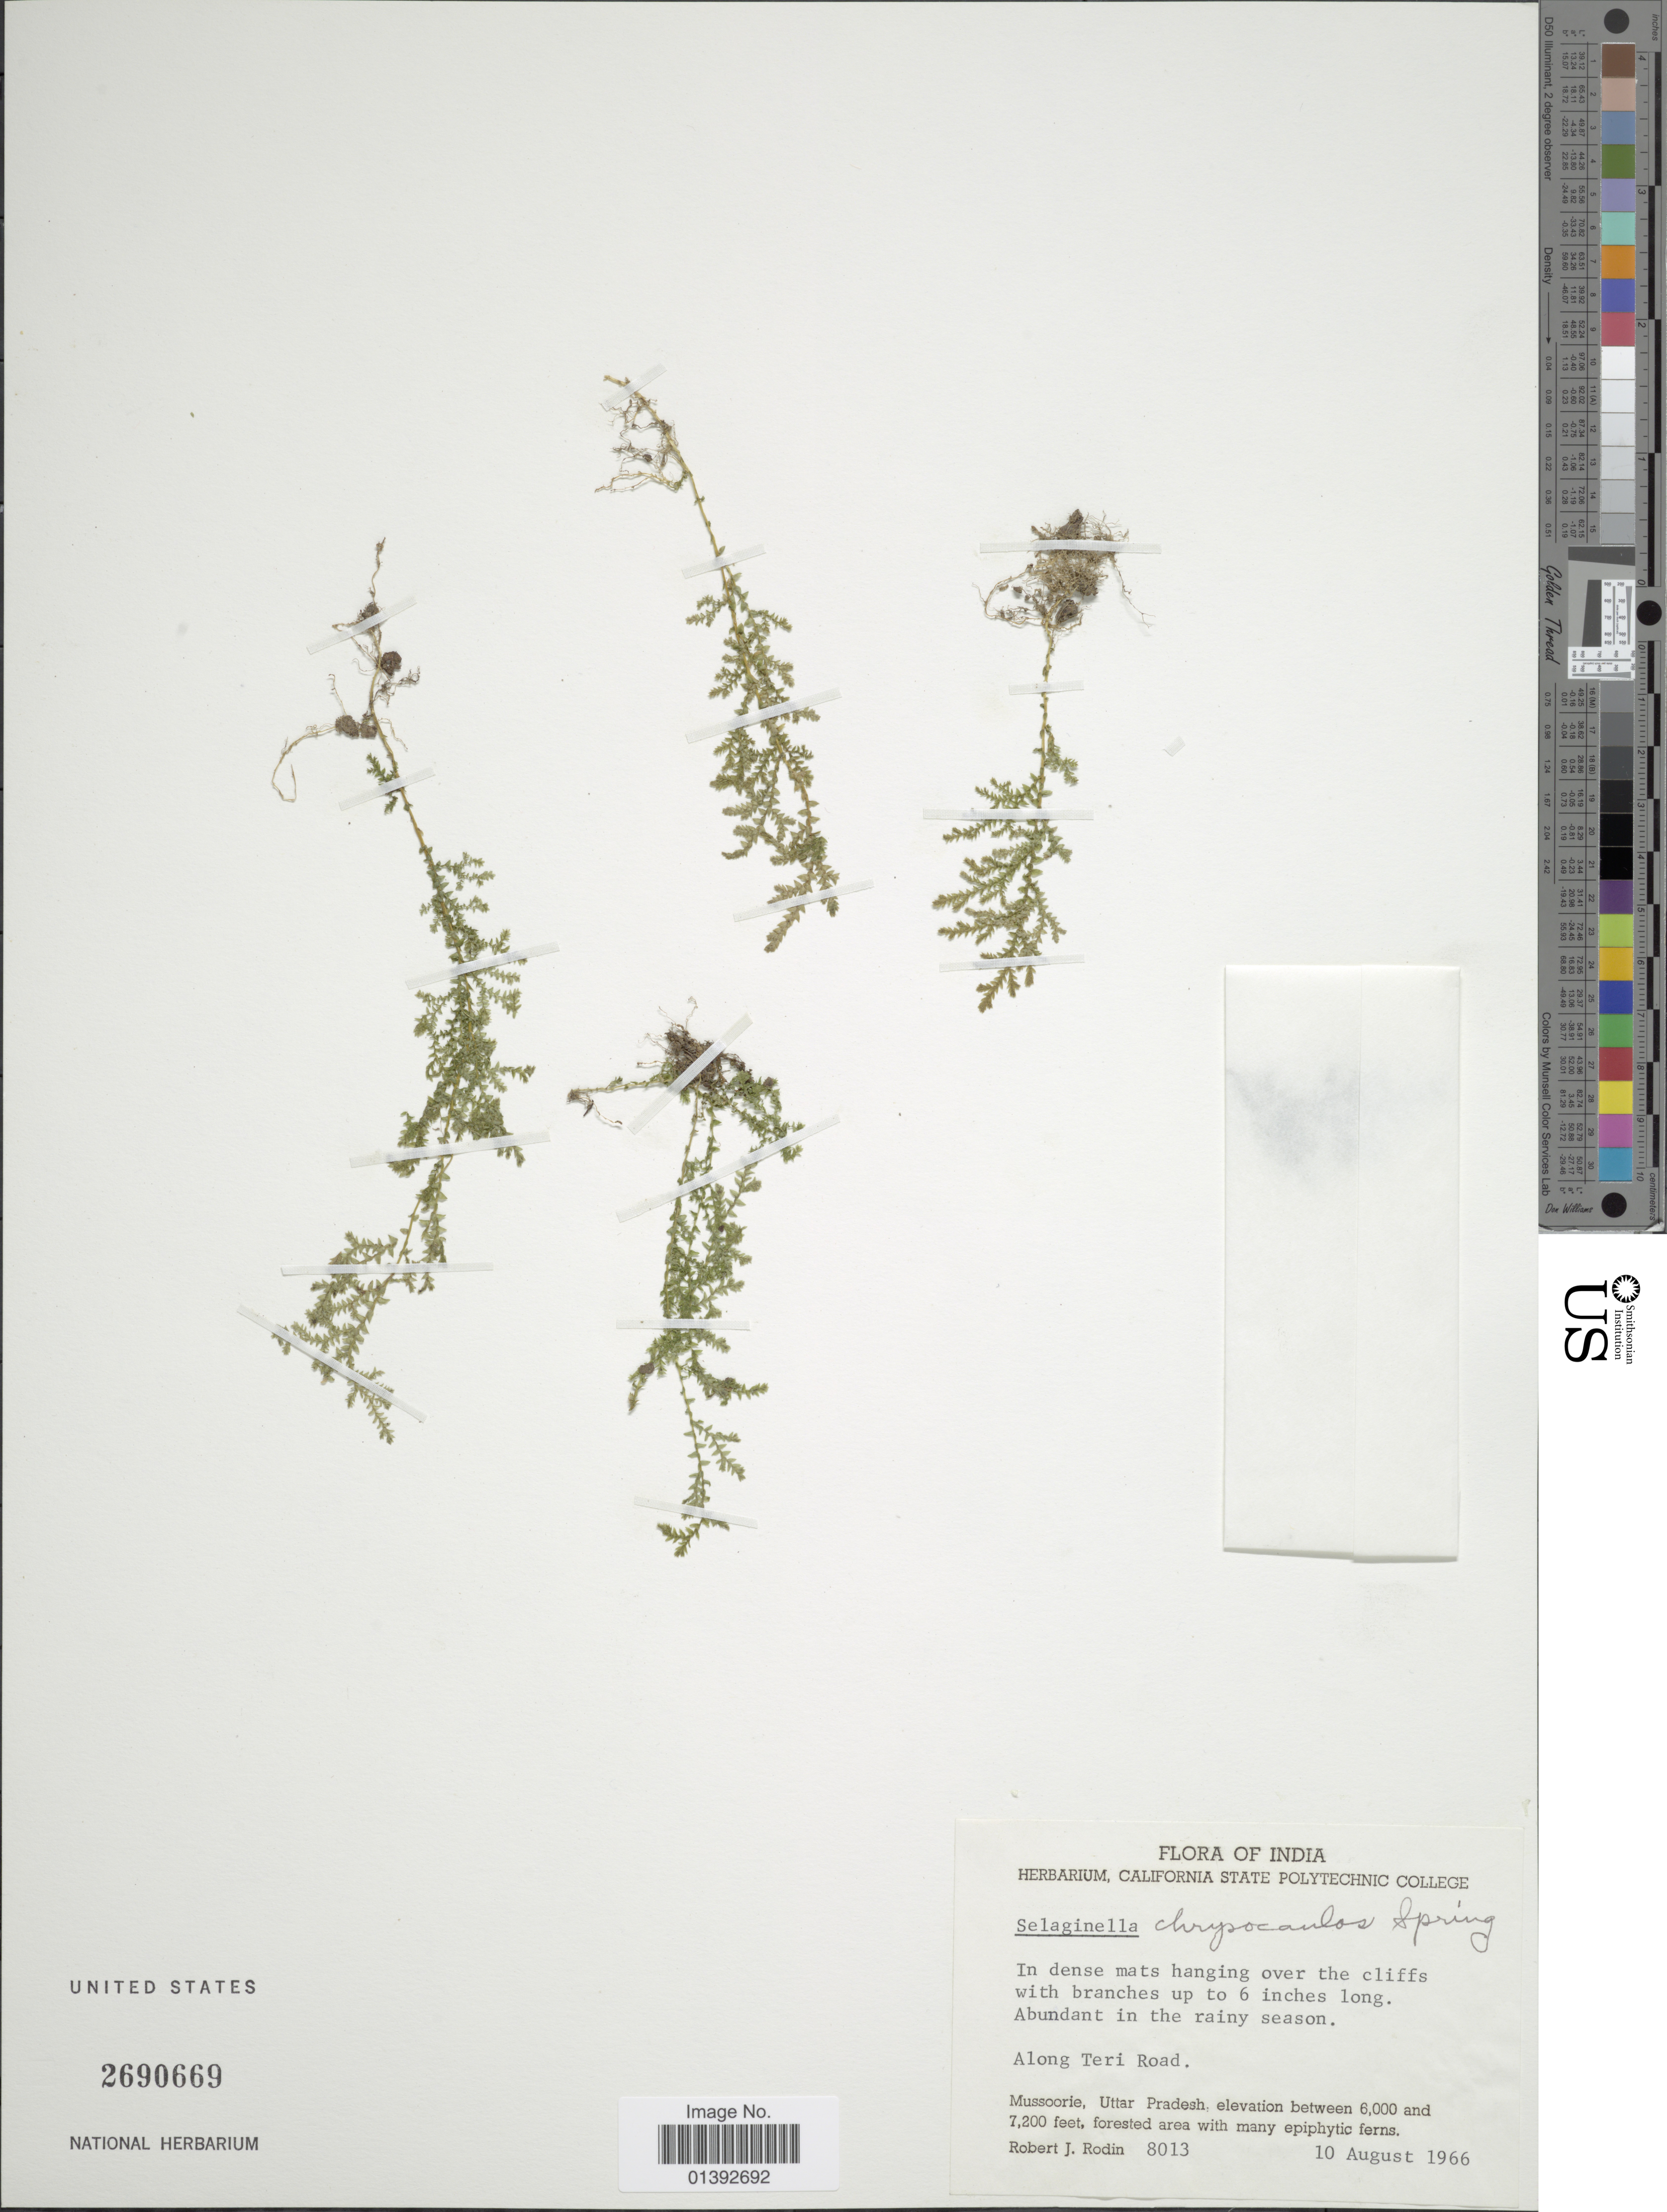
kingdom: Plantae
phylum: Tracheophyta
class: Lycopodiopsida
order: Selaginellales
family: Selaginellaceae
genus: Selaginella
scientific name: Selaginella chrysocaulos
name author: (Hook. & Grev.) Spring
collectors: R. J. Rodin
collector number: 8013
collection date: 1966-08-10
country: India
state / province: Uttar Pradesh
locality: Along Teri Road, Mussoorie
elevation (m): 1829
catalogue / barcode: US 2690669